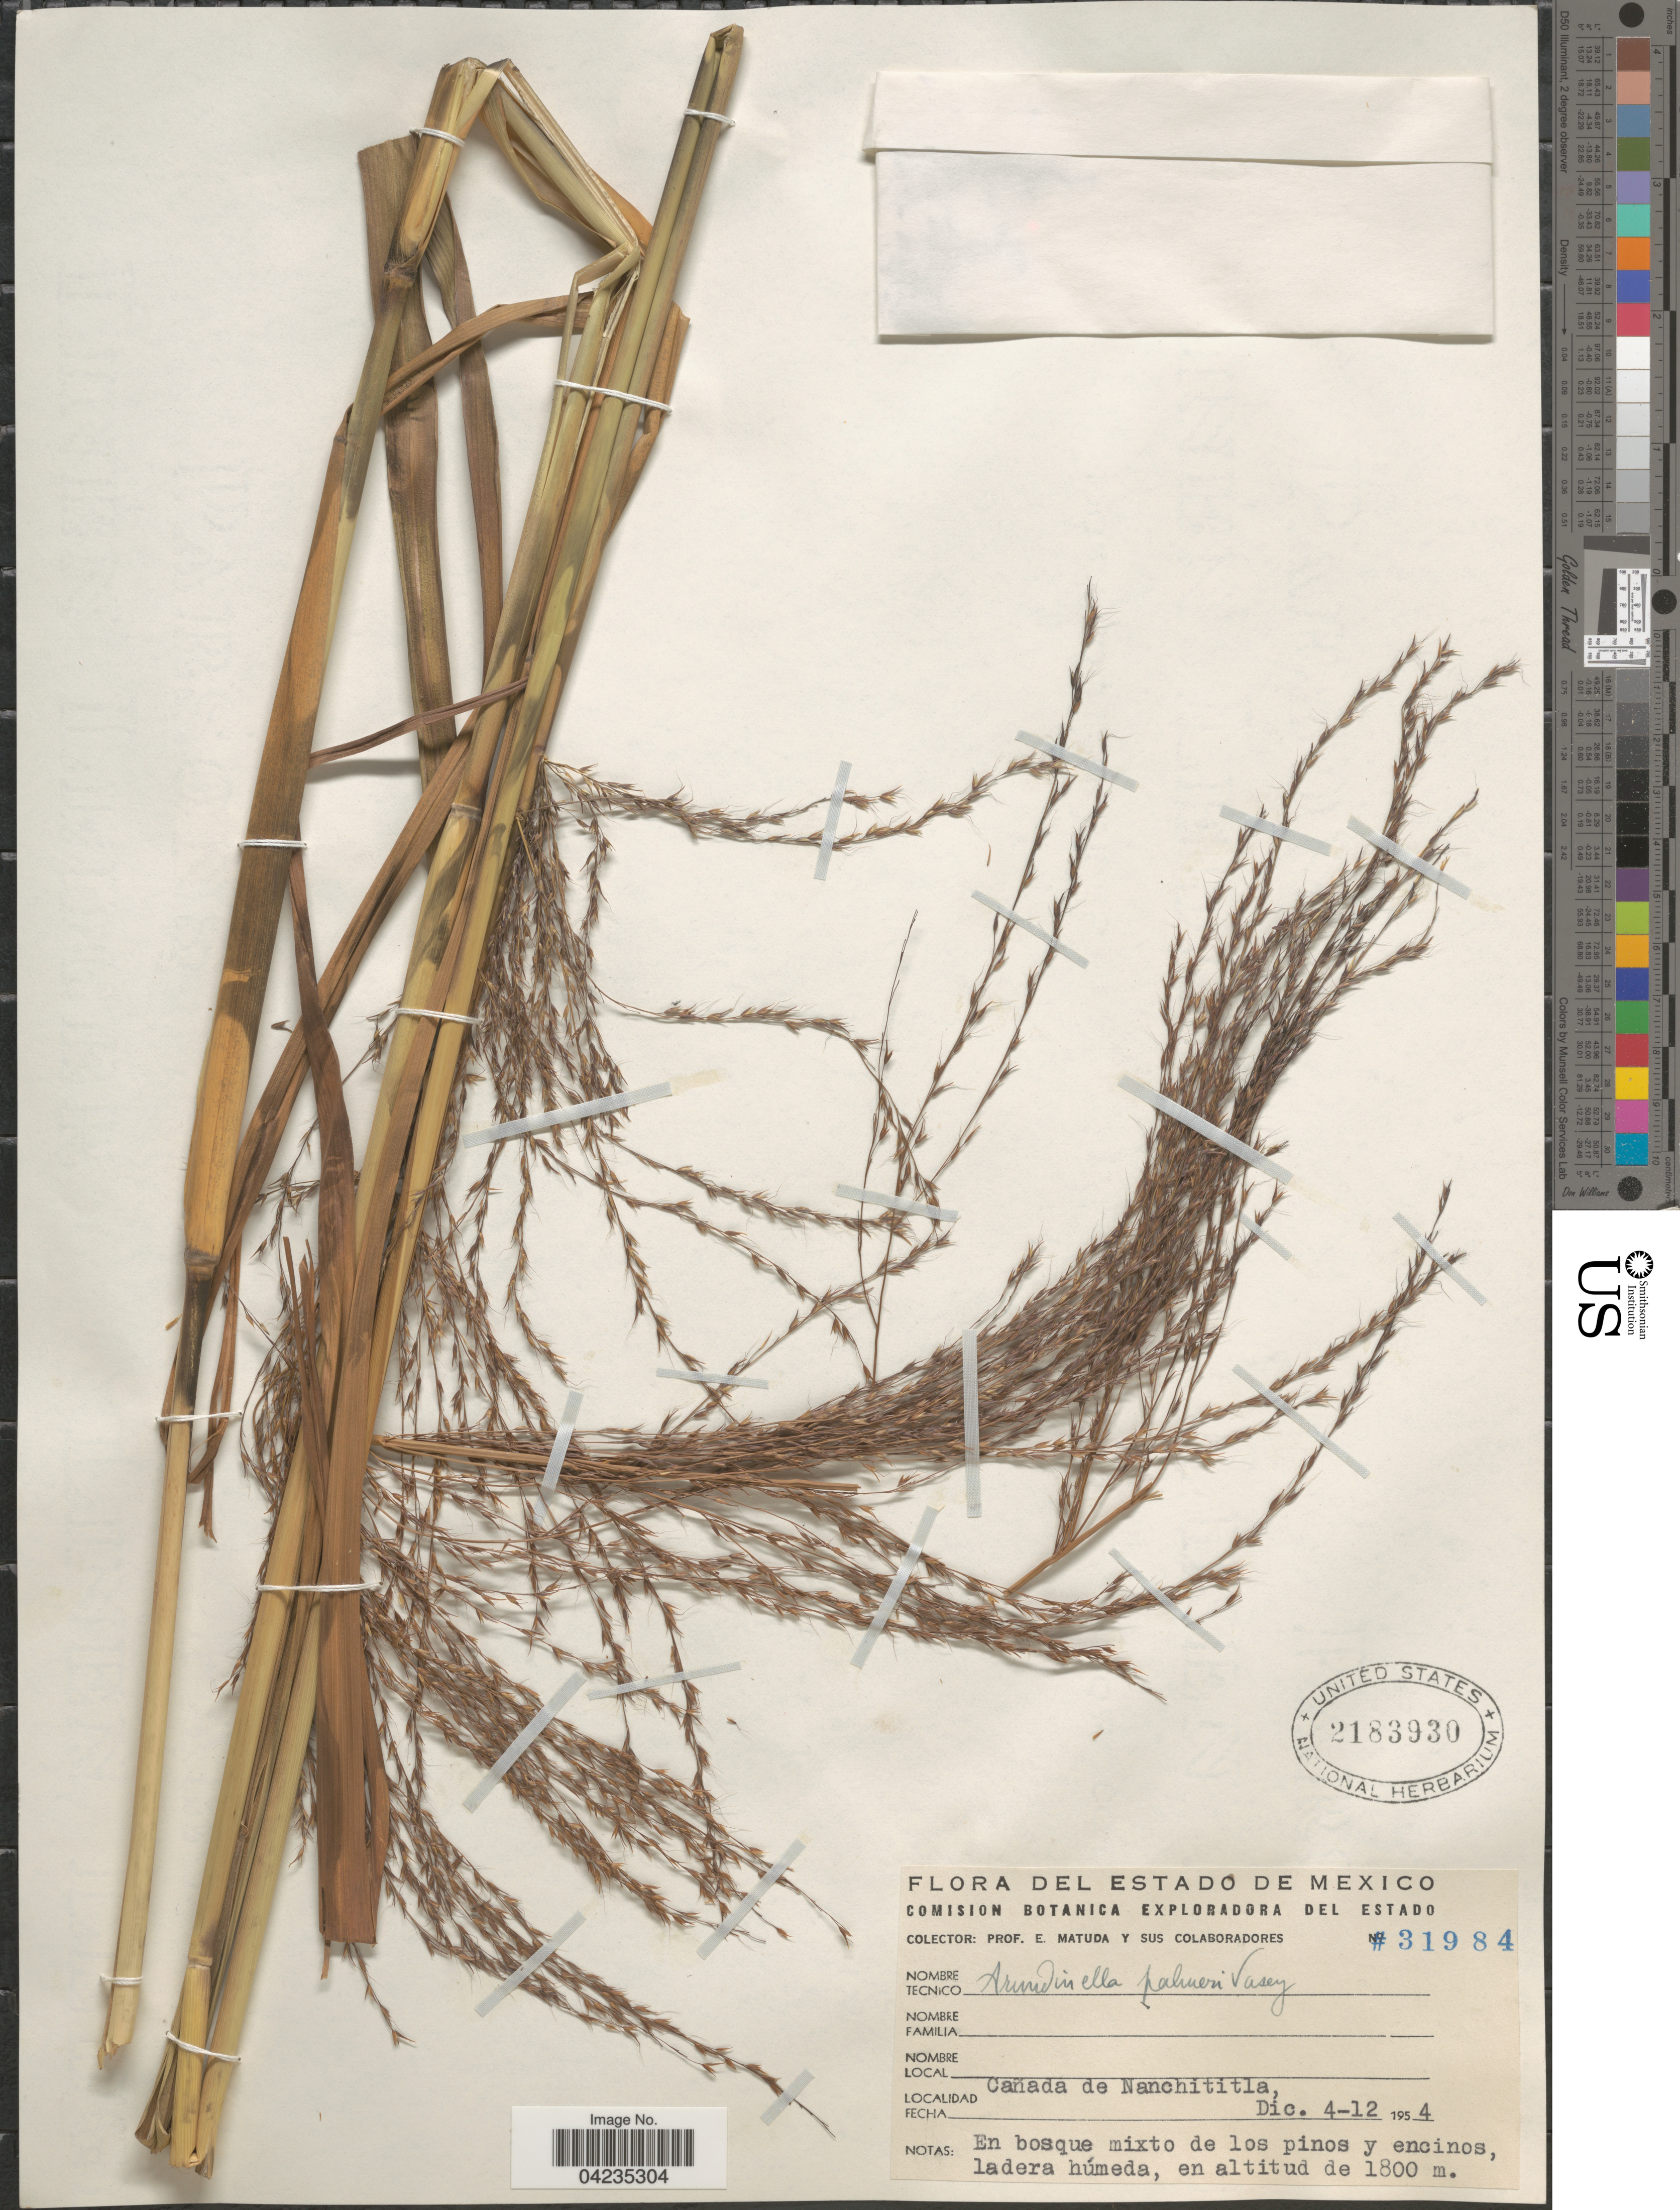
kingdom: Plantae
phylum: Tracheophyta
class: Liliopsida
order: Poales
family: Poaceae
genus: Arundinella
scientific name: Arundinella hispida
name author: (Humb. & Bonpl. ex Willd.) Kuntze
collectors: E. Matuda & Sus Colaboradores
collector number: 31984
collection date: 1954-12-04/1954-12-12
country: Mexico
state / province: México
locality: Cañada de Nanchititla.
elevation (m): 1800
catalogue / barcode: US 2183930